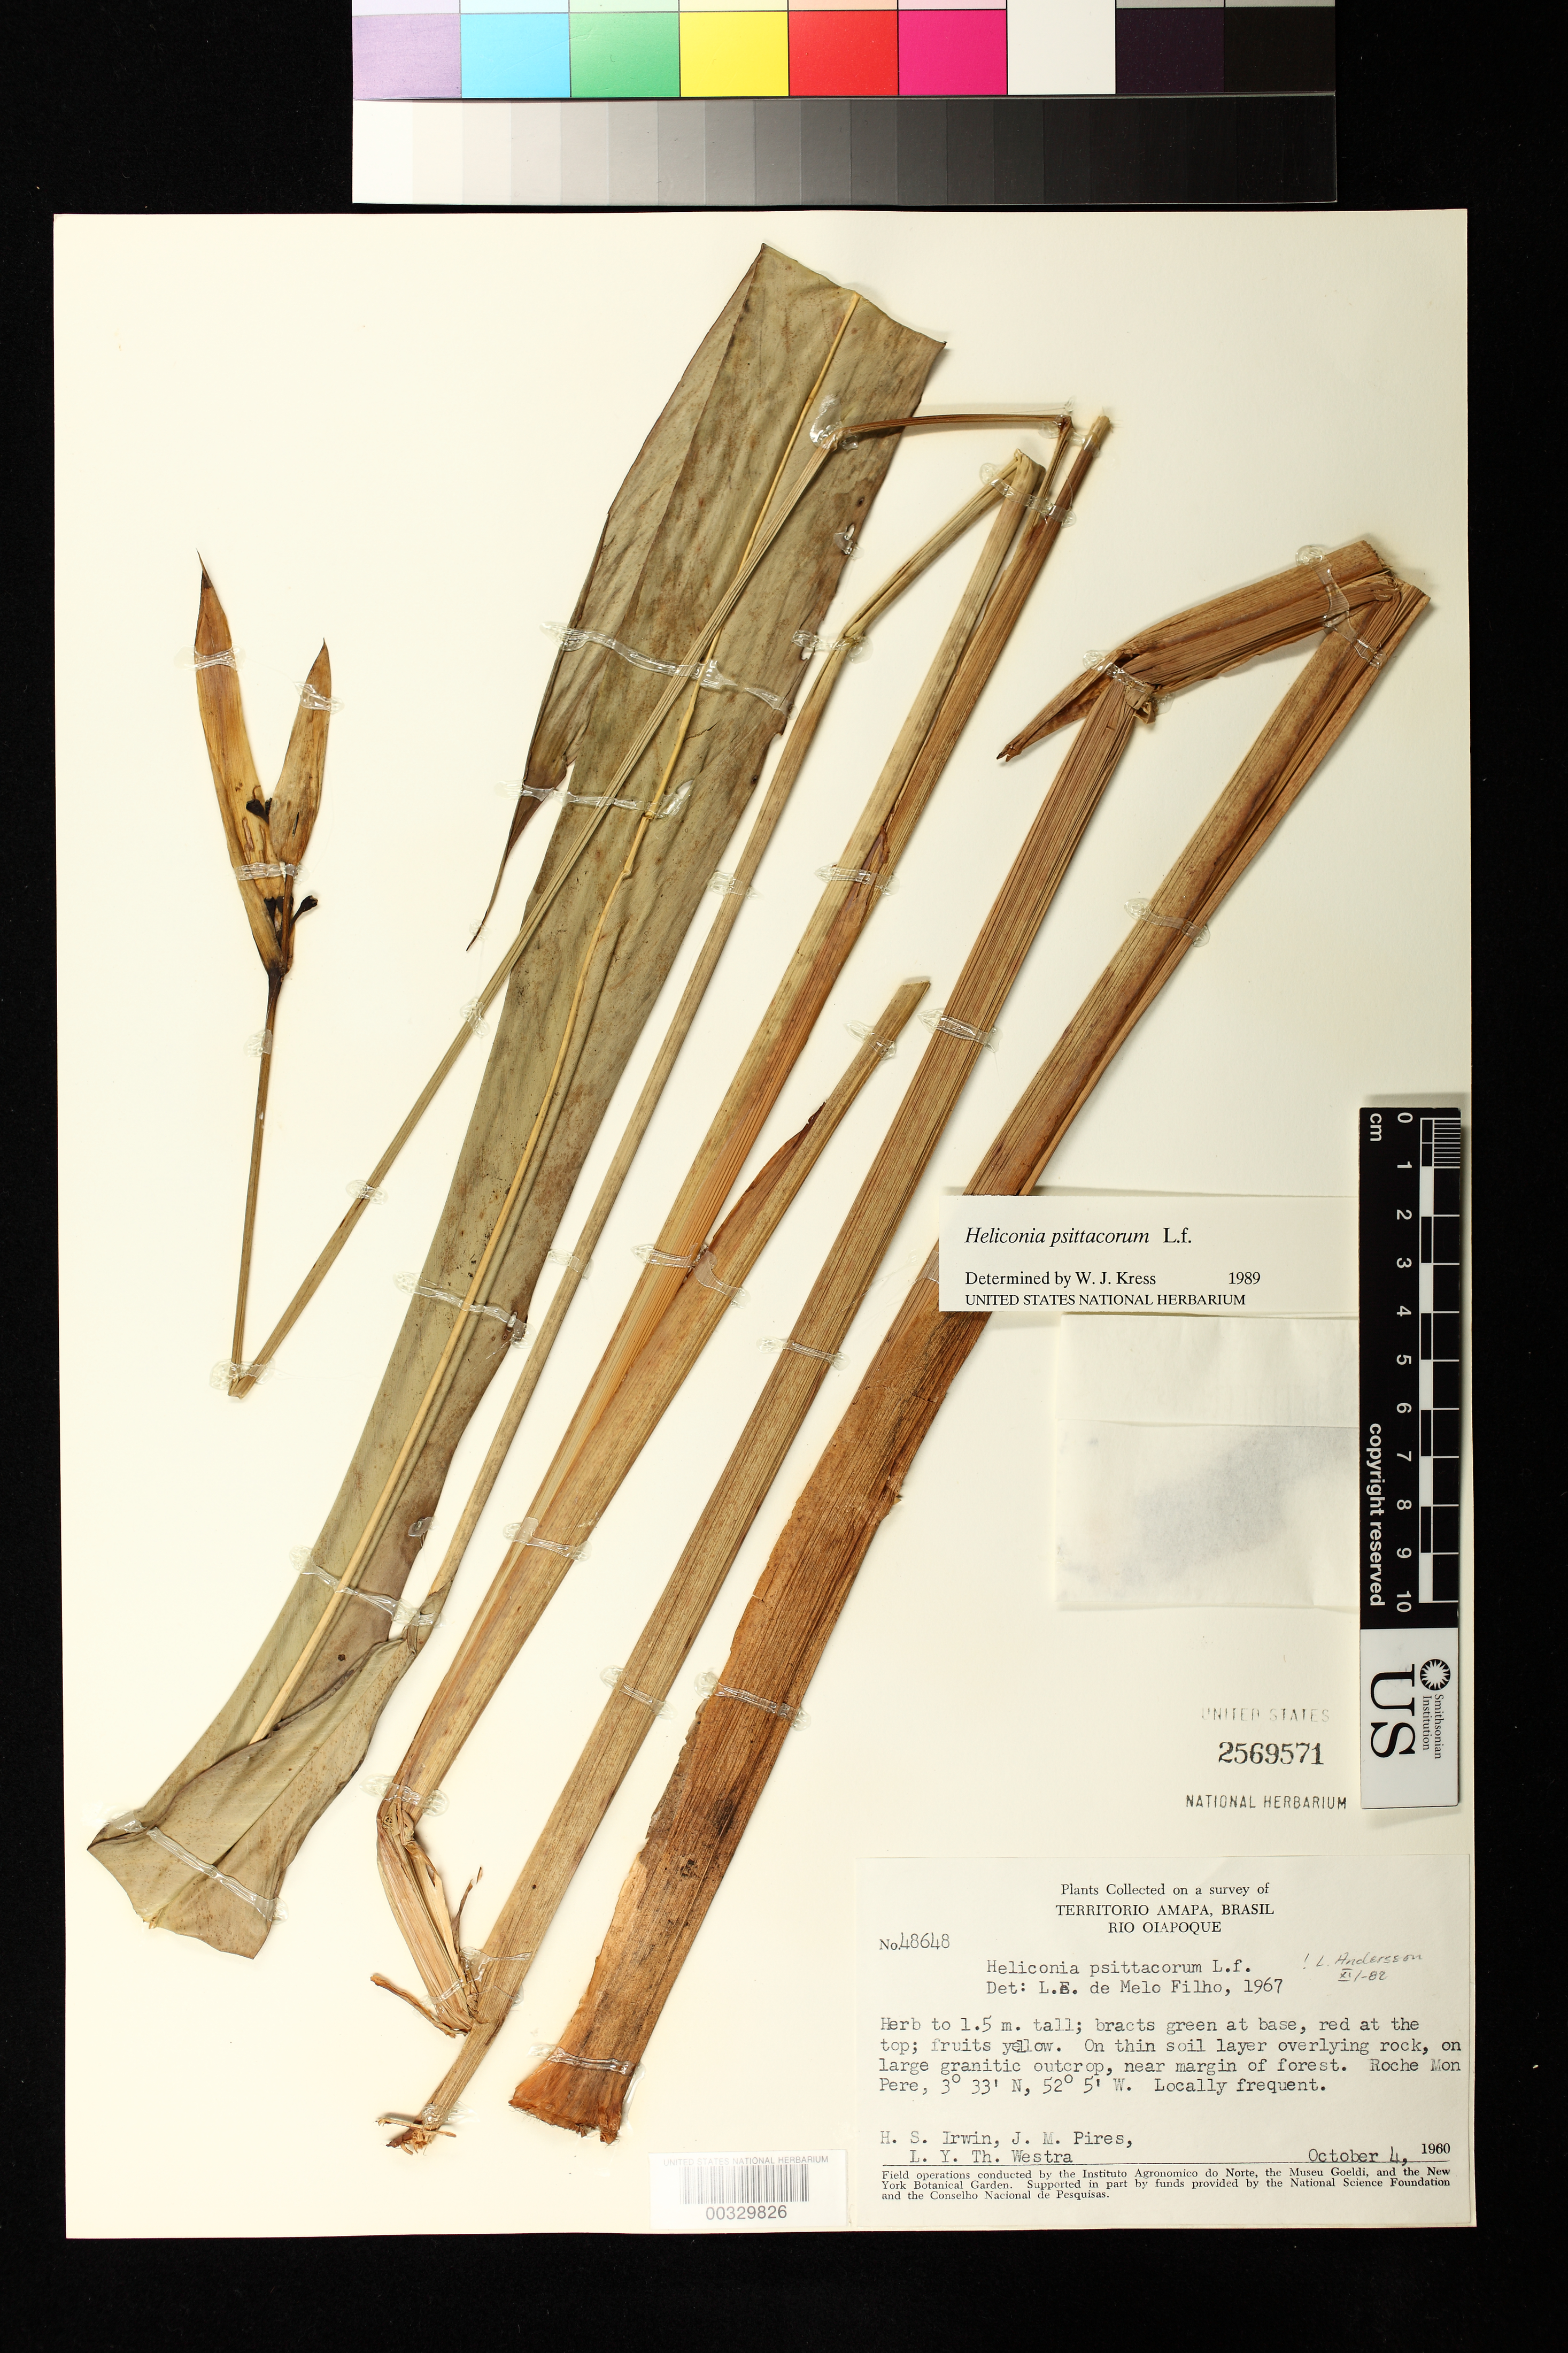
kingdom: Plantae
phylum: Tracheophyta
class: Liliopsida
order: Zingiberales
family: Heliconiaceae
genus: Heliconia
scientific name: Heliconia psittacorum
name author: L. f.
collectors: H. Irwin, J. M. Pires & L. Y. T. Westra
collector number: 48648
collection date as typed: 04 Oct 1960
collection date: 1960-10-04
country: Brazil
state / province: Amapá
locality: Rio oiapoque, roche mon pere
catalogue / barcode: US 2569571